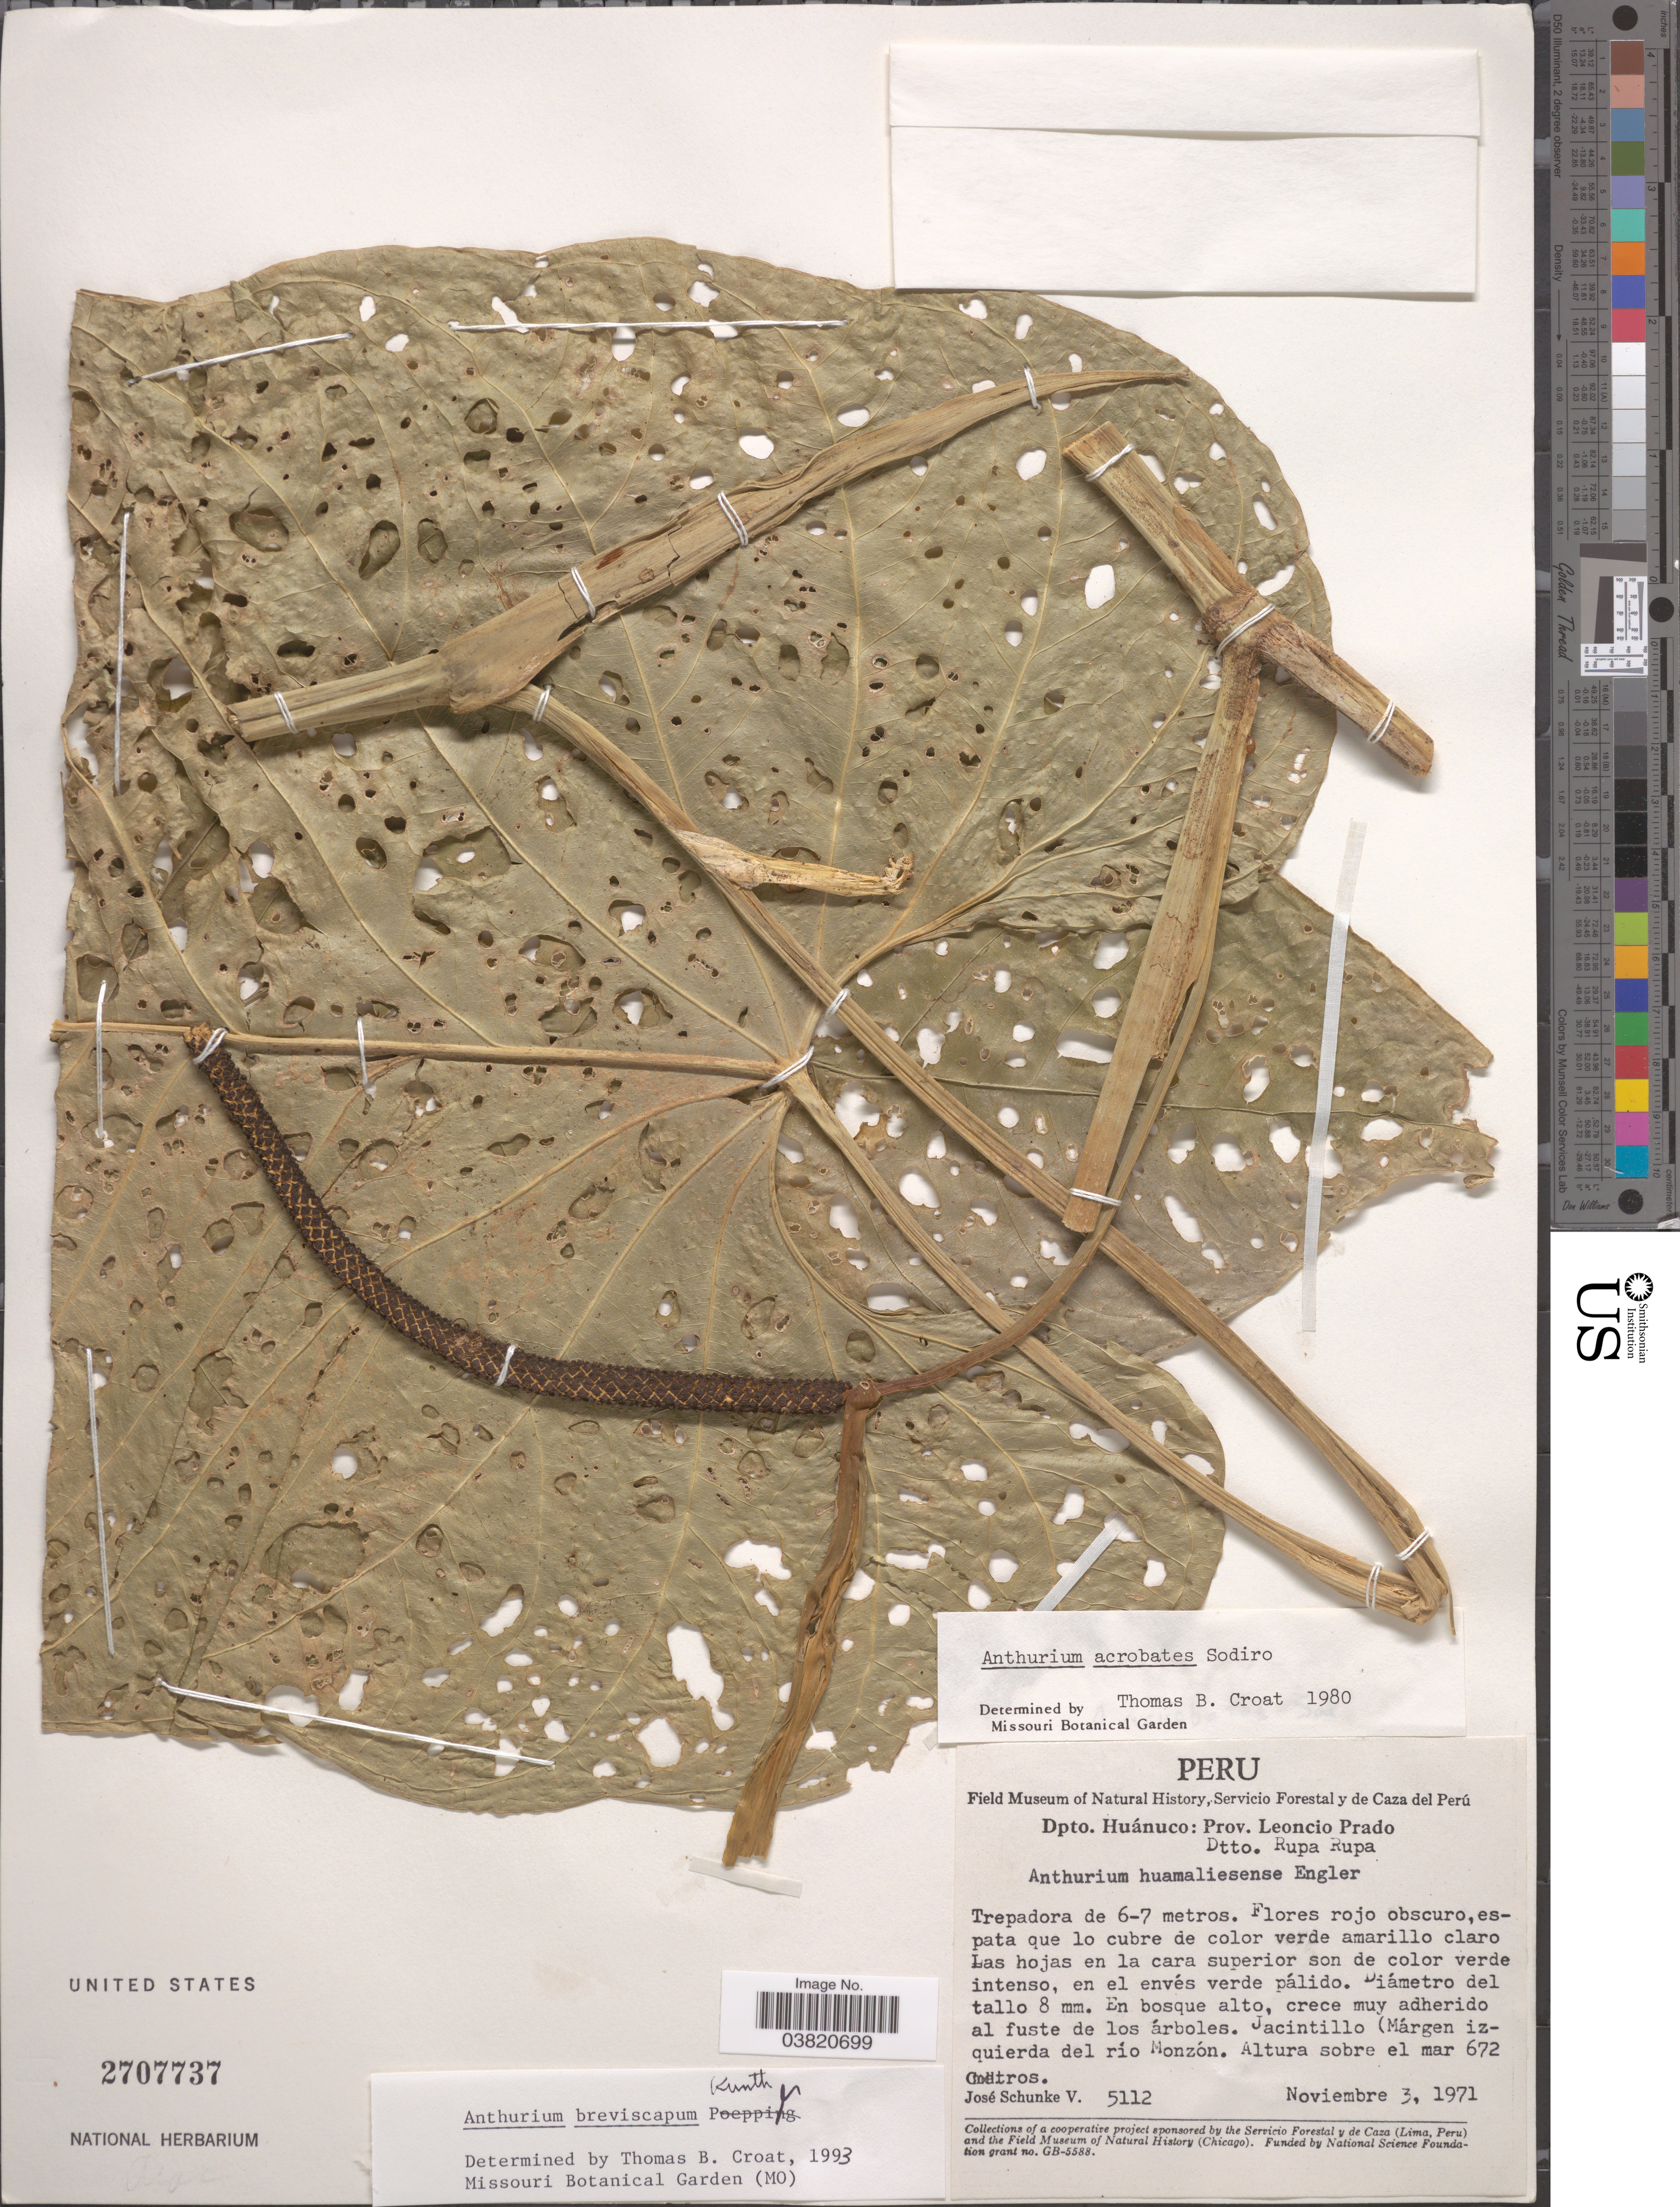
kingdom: Plantae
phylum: Tracheophyta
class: Liliopsida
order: Alismatales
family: Araceae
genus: Anthurium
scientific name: Anthurium breviscapum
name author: Kunth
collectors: J. Schunke Vigo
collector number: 5112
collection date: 1971-11-03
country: Peru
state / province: Huánuco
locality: Dpto. Huánuco: Prov. Leoncio Prado. Dtto. Rupa Rupa. Jacintillo (Márgen izquierda del río Monzón.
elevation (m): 672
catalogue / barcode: US 2707737